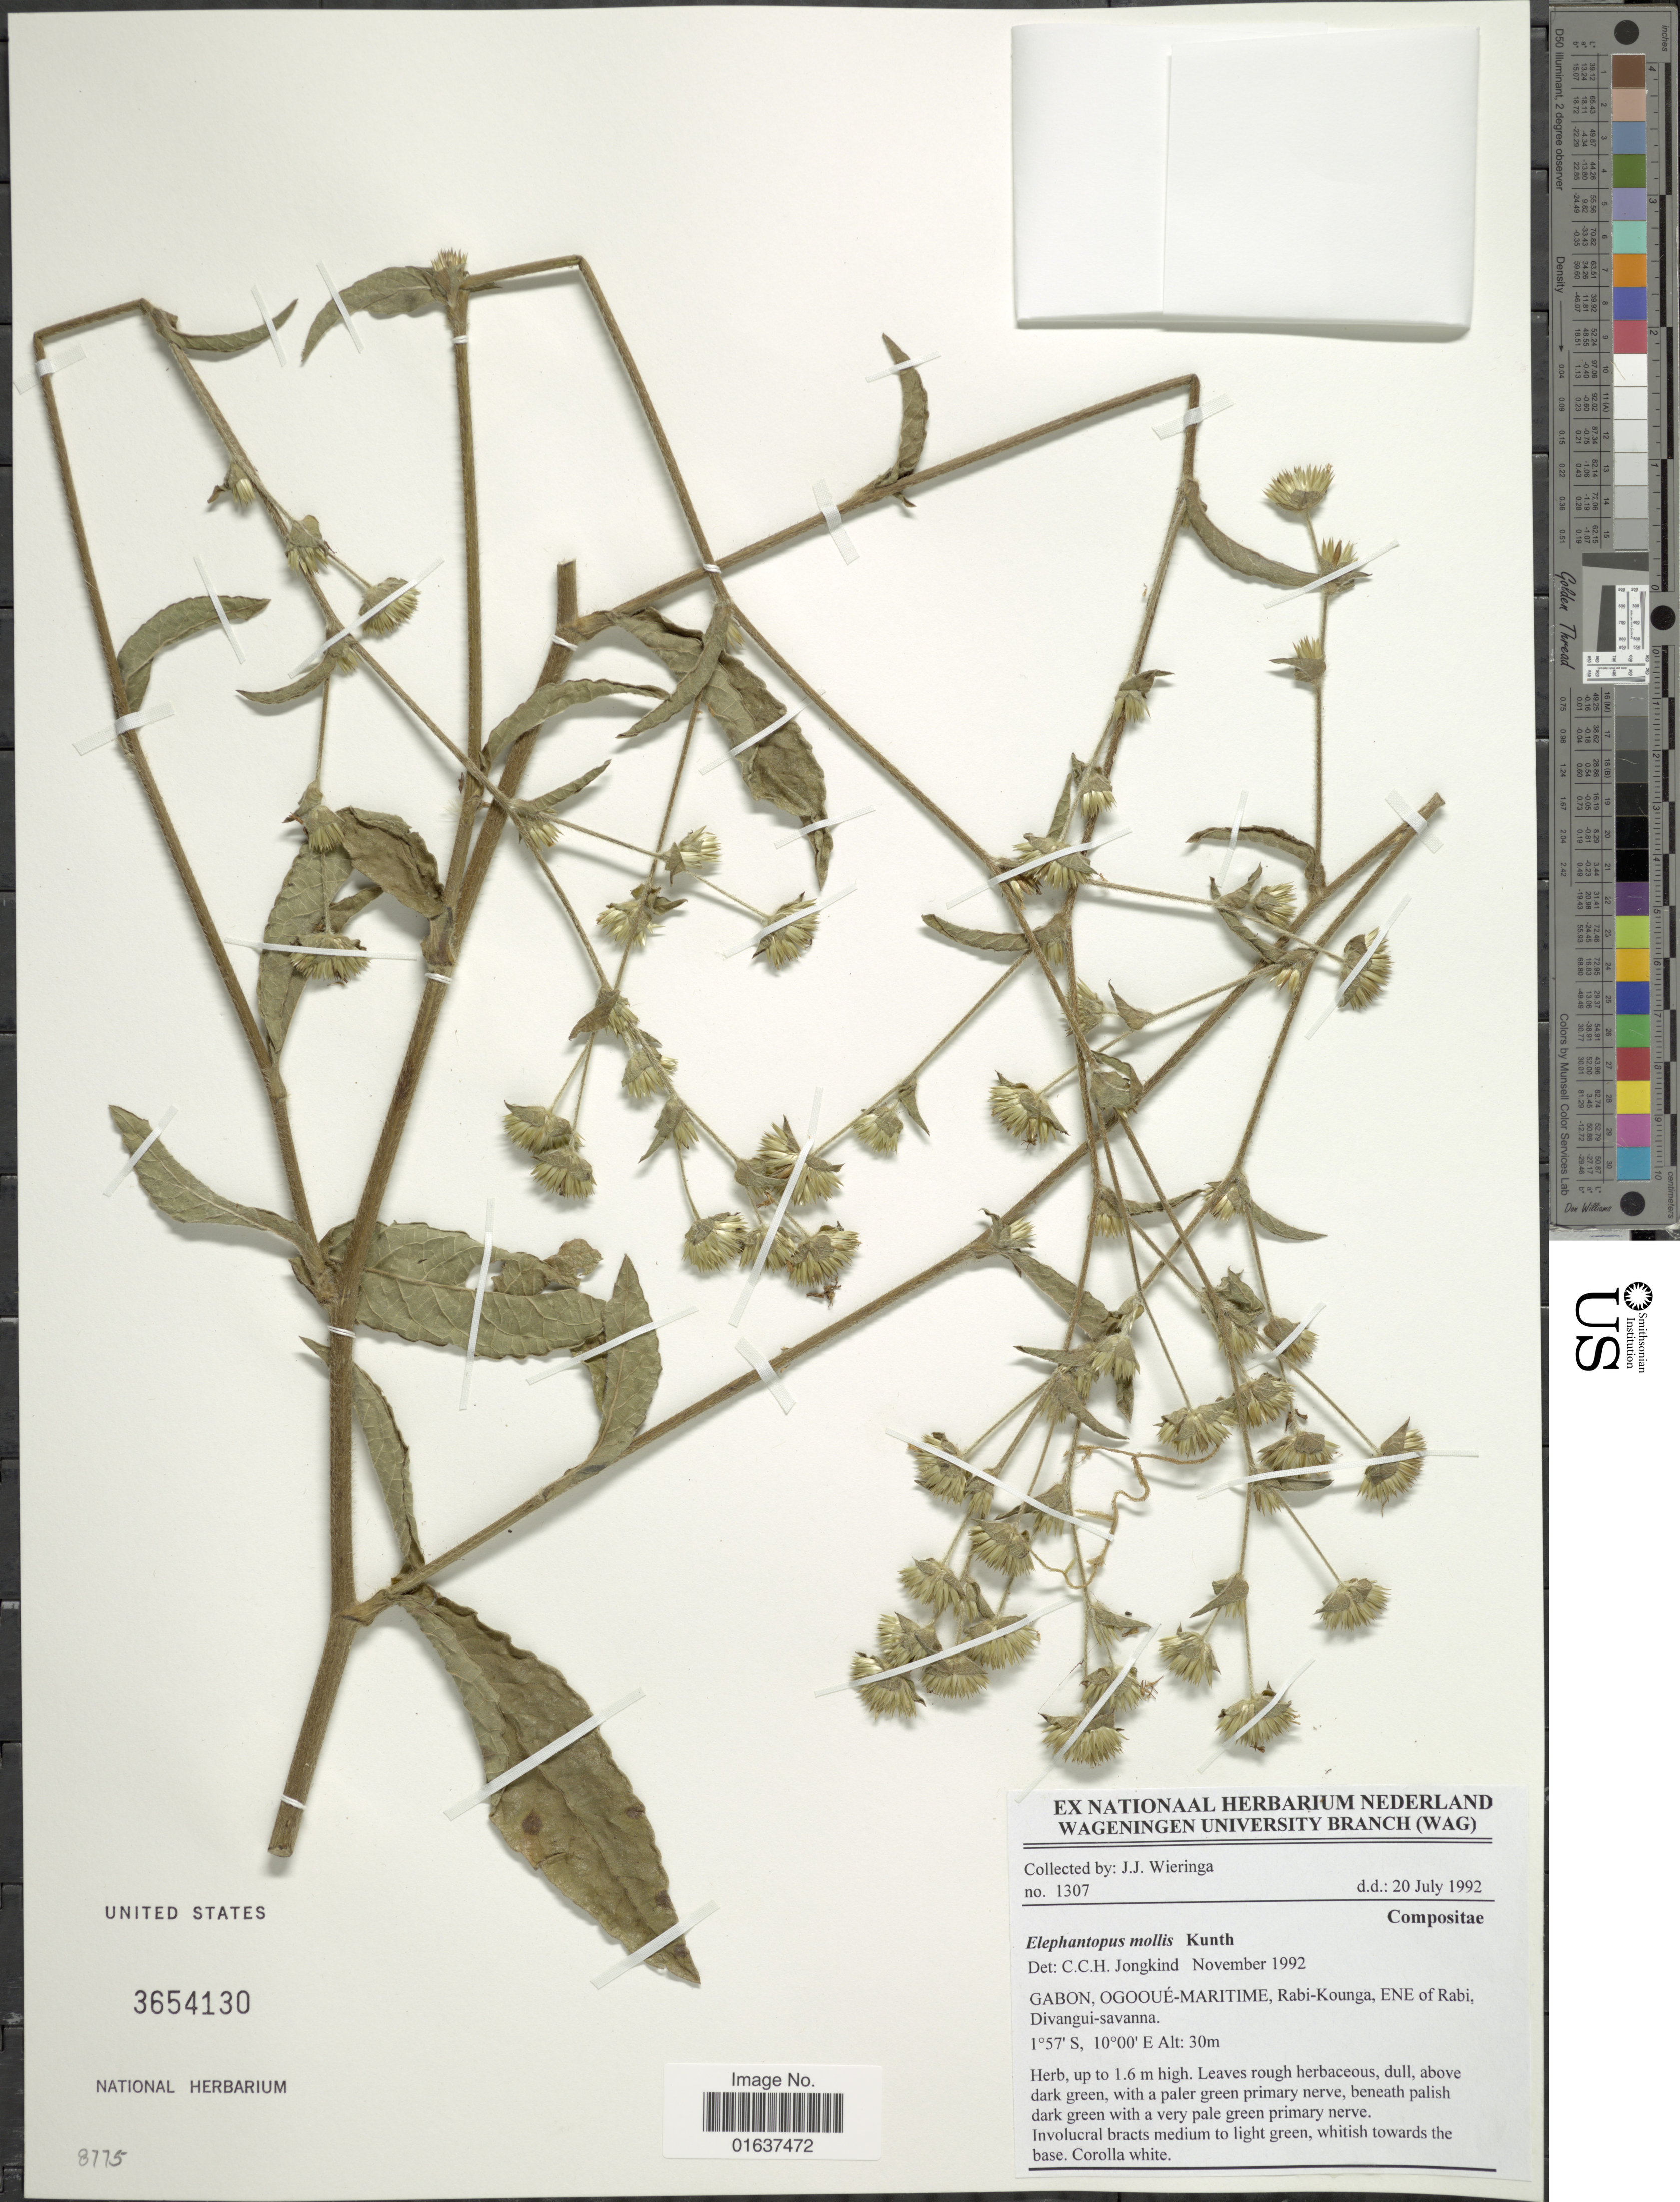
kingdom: Plantae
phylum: Tracheophyta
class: Magnoliopsida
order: Asterales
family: Asteraceae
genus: Elephantopus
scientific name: Elephantopus mollis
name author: Kunth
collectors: J. Wieringa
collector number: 1307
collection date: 1992-07-20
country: Gabon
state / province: Ogooue-Maritime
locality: Gabon, Ogooue-Maritime, Rabi-Kounga, ENE of Rabiu, Divangui-savanna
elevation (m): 30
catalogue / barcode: US 3654130